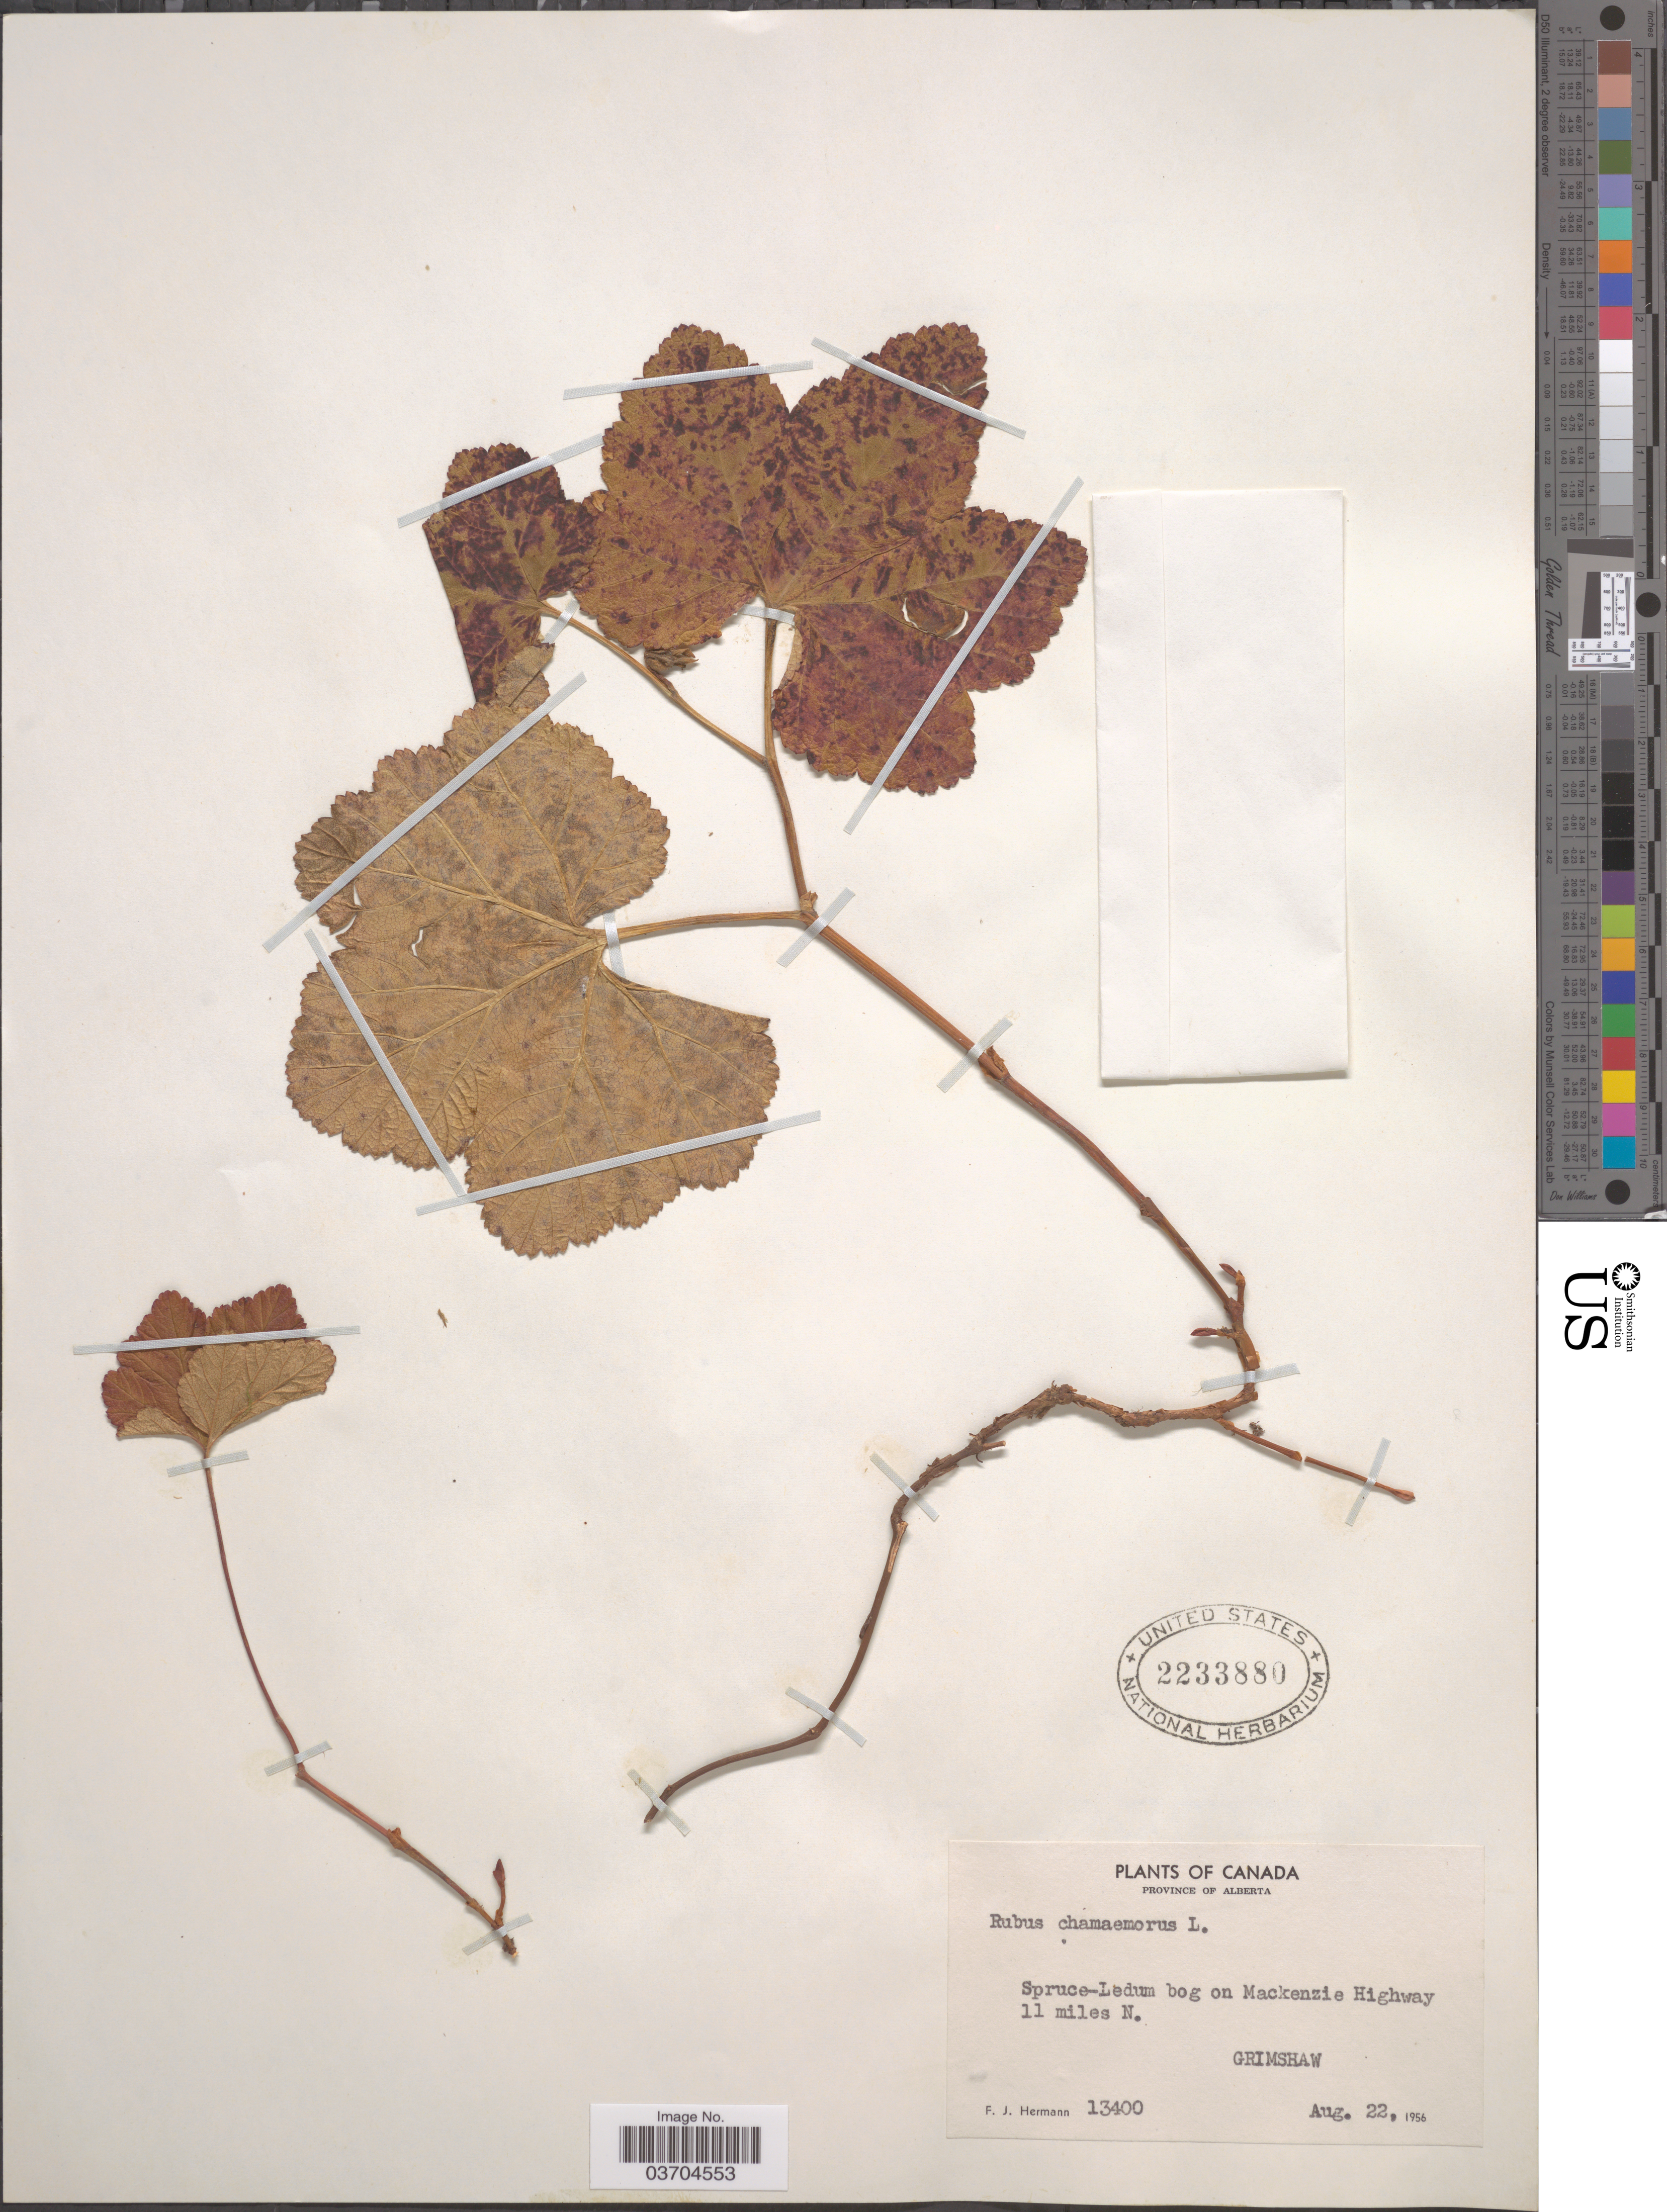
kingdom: Plantae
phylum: Tracheophyta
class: Magnoliopsida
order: Rosales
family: Rosaceae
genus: Rubus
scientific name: Rubus chamaemorus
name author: L.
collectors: F. J. Hermann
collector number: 13400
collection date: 1956-08-22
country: Canada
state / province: Alberta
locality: On Mackenzie Highway 11 miles N. Grimshaw.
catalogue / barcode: US 2233880